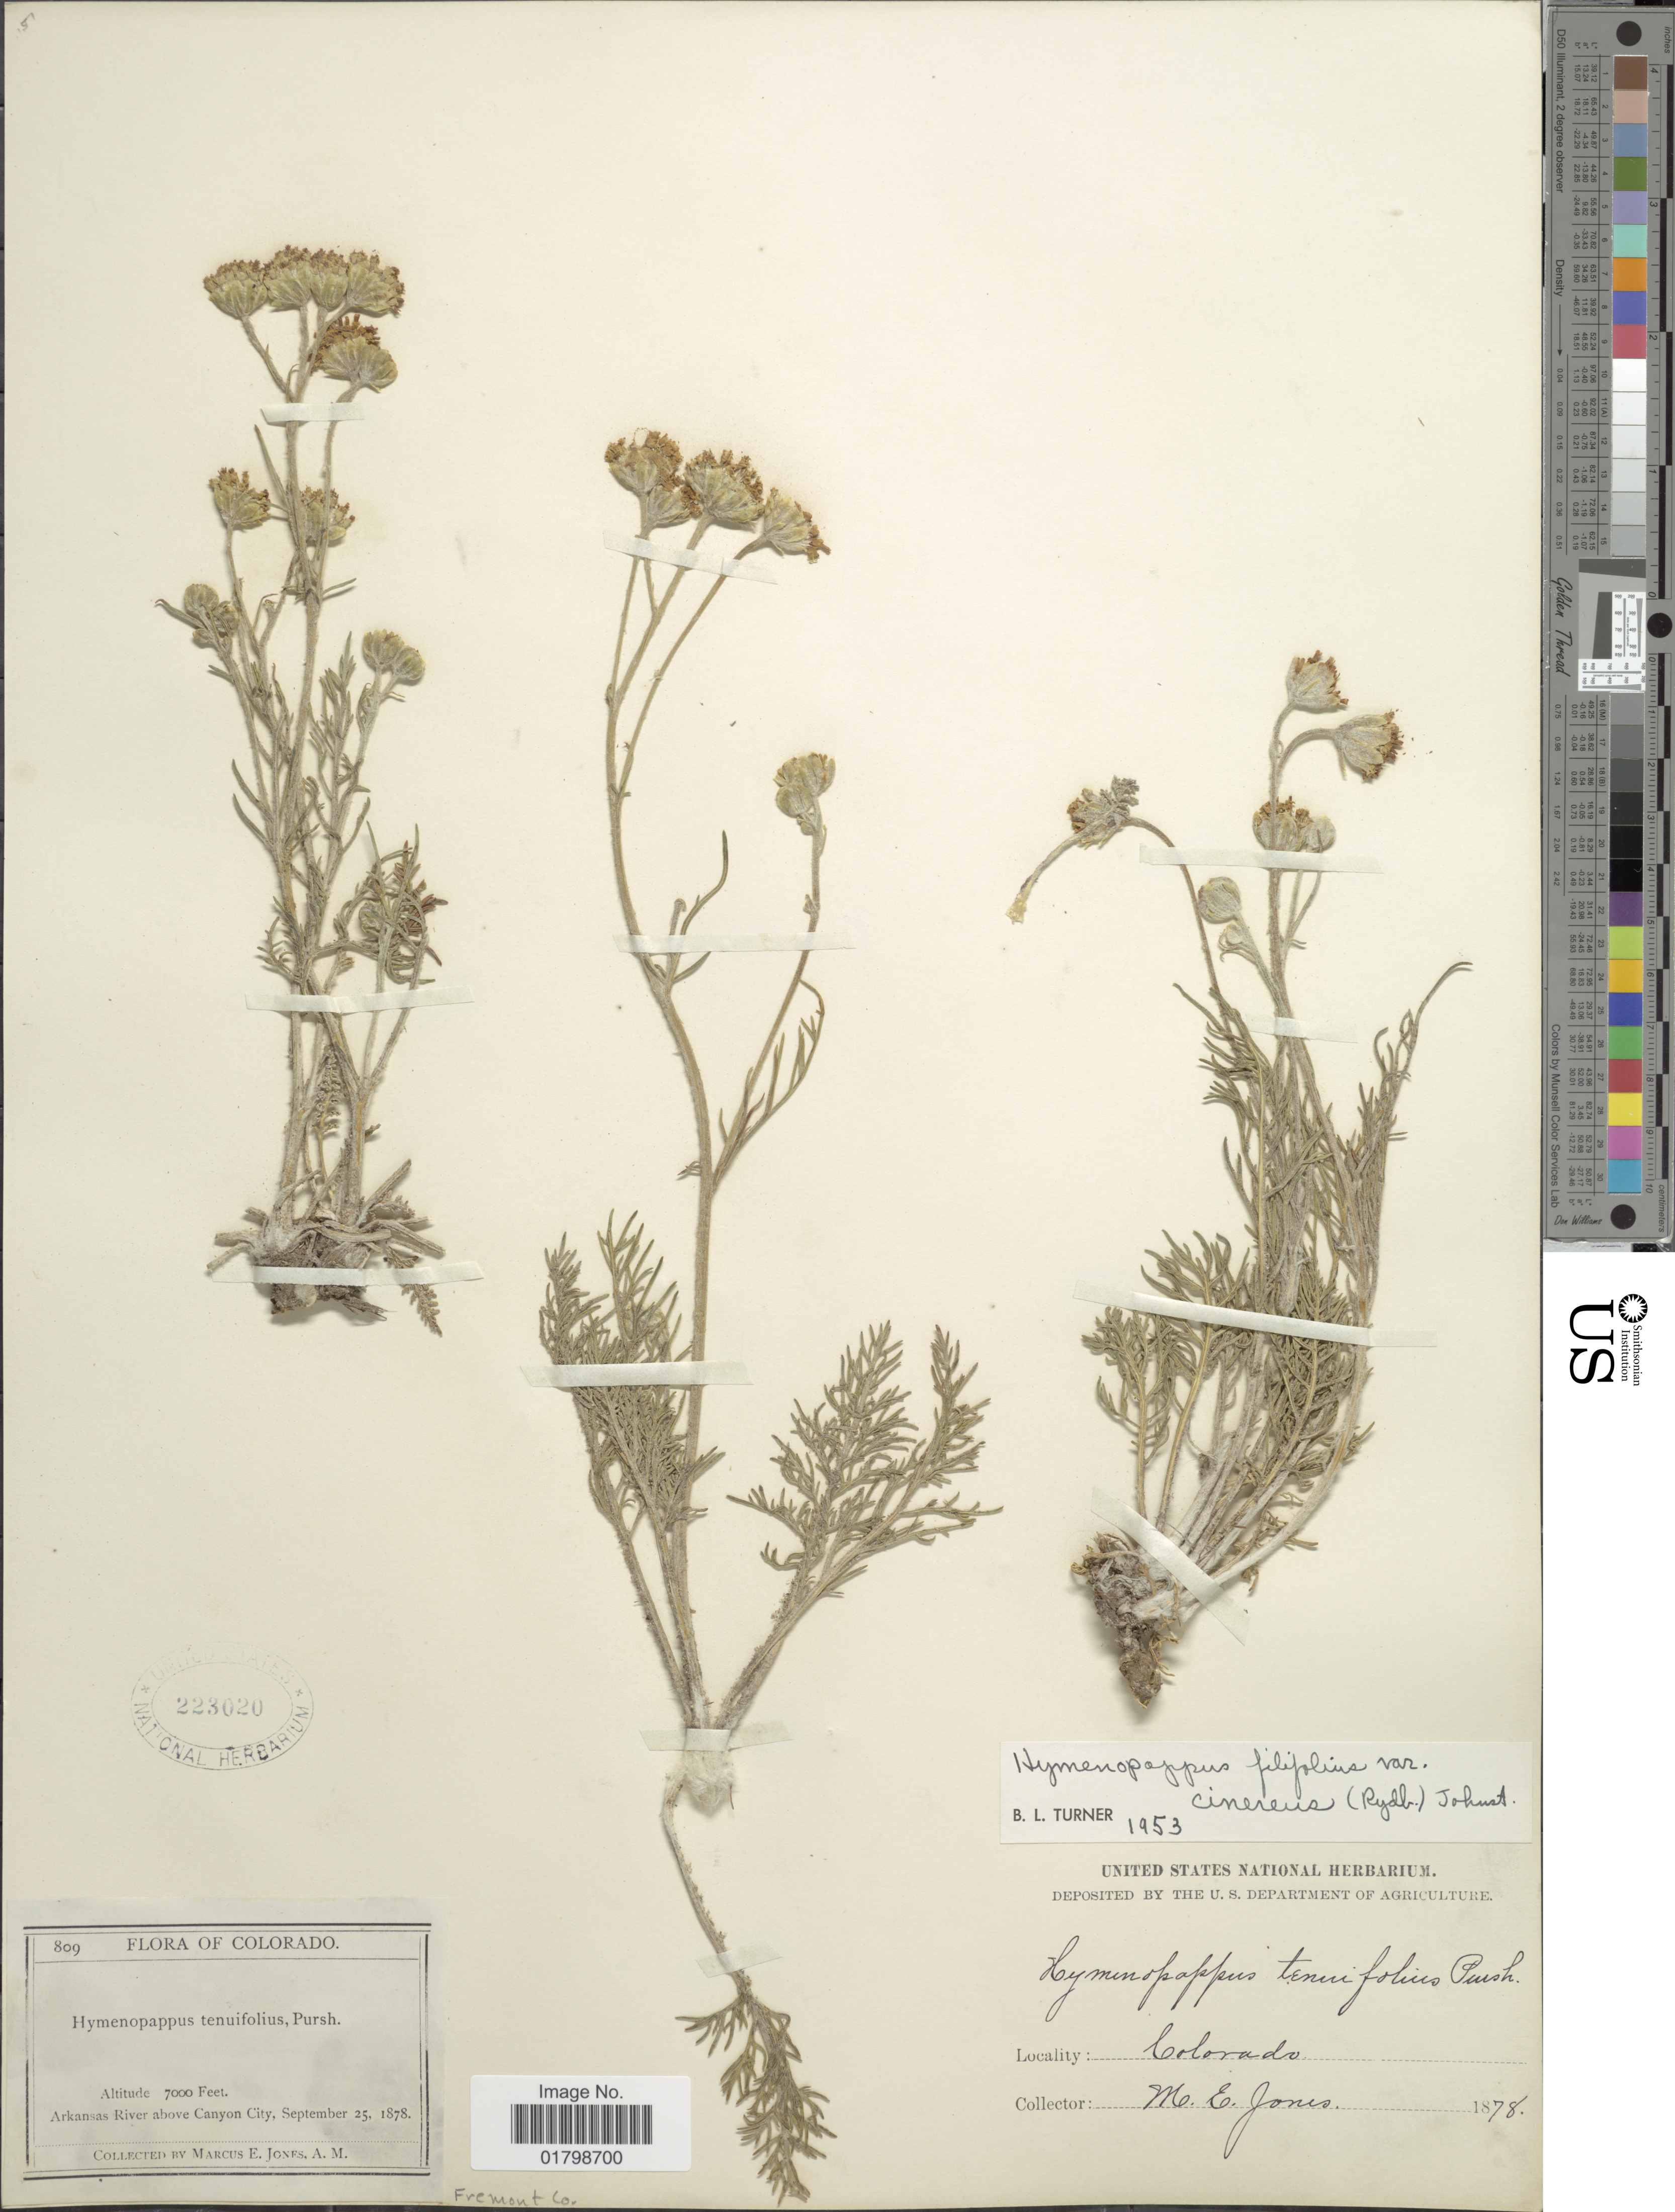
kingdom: Plantae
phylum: Tracheophyta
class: Magnoliopsida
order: Asterales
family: Asteraceae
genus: Hymenopappus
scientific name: Hymenopappus filifolius var. cinereus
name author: (Rydb.) I.M. Johnst.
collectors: M. E. Jones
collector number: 809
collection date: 1878-09-25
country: United States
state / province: Colorado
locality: Arkansas River above Canyon City, Fremont Co.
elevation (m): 2134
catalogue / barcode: US 223020